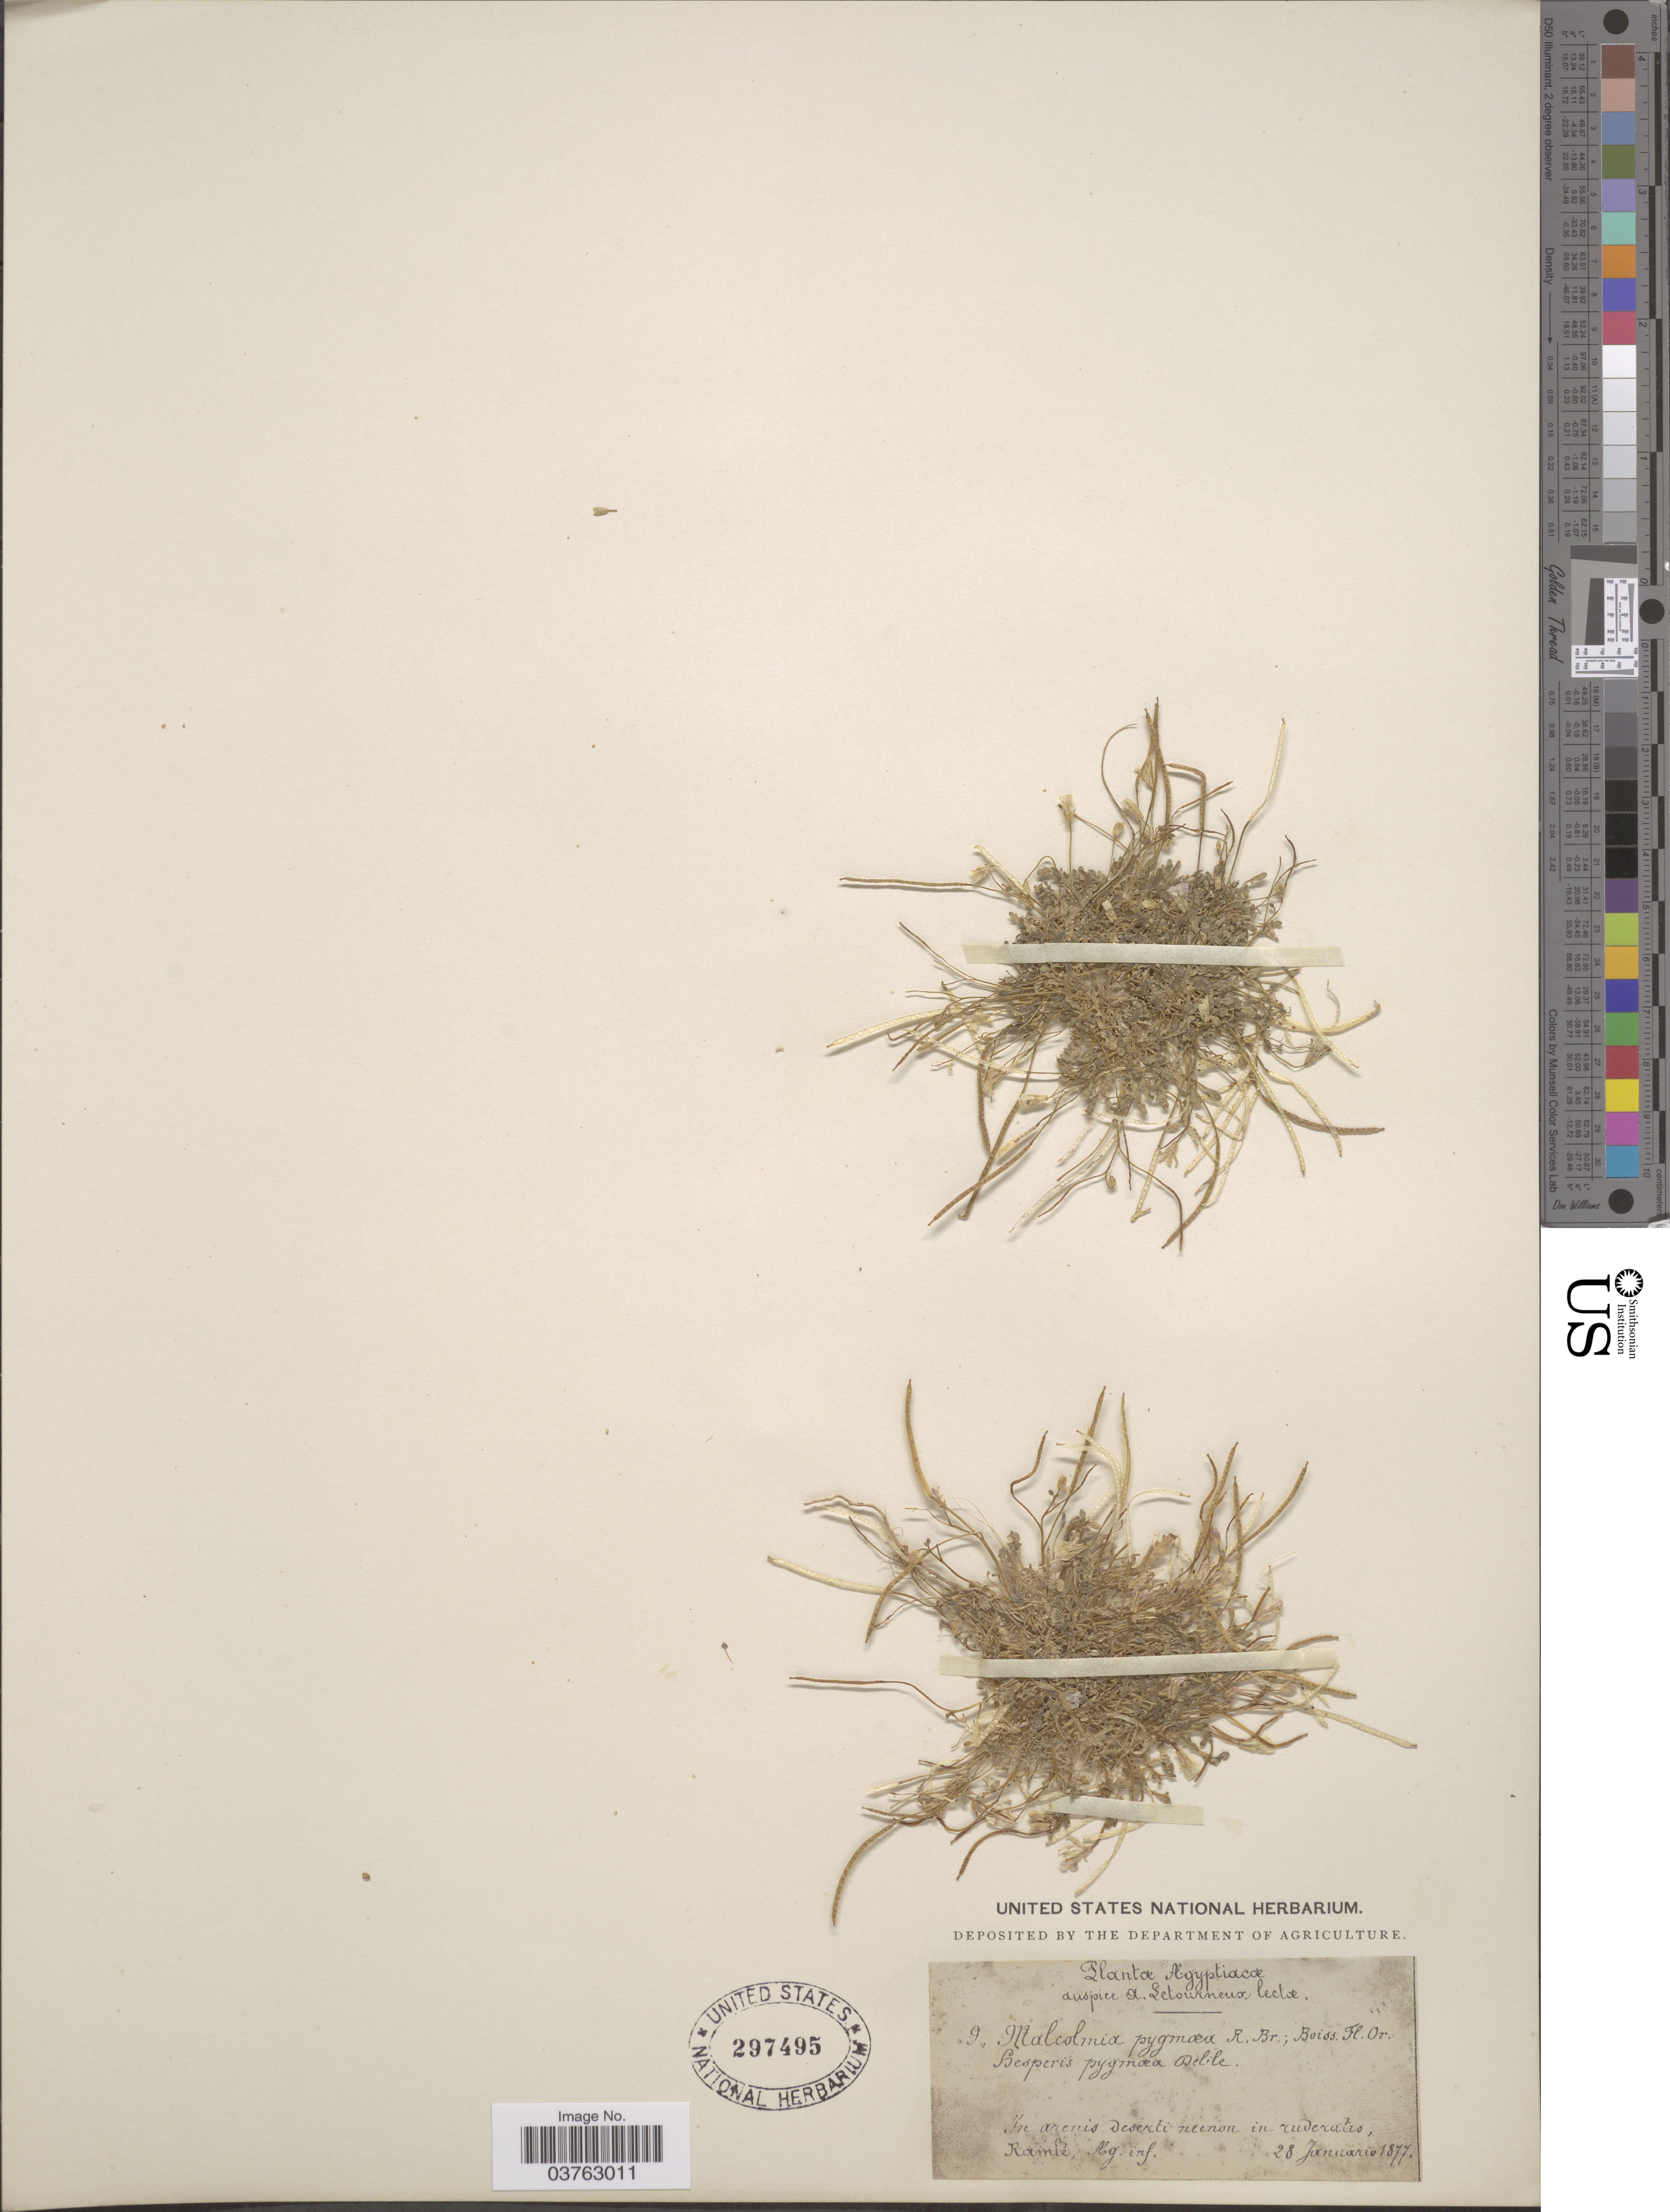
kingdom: Plantae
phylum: Tracheophyta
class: Magnoliopsida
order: Brassicales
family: Brassicaceae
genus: Malcolmia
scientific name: Malcolmia pygmaea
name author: (DC.) Boiss.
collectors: A. Letourneux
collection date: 1877-01-28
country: Egypt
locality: In arenis deserti necnon in ruderatis, Ramlé, Alg. inf.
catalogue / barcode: US 297495